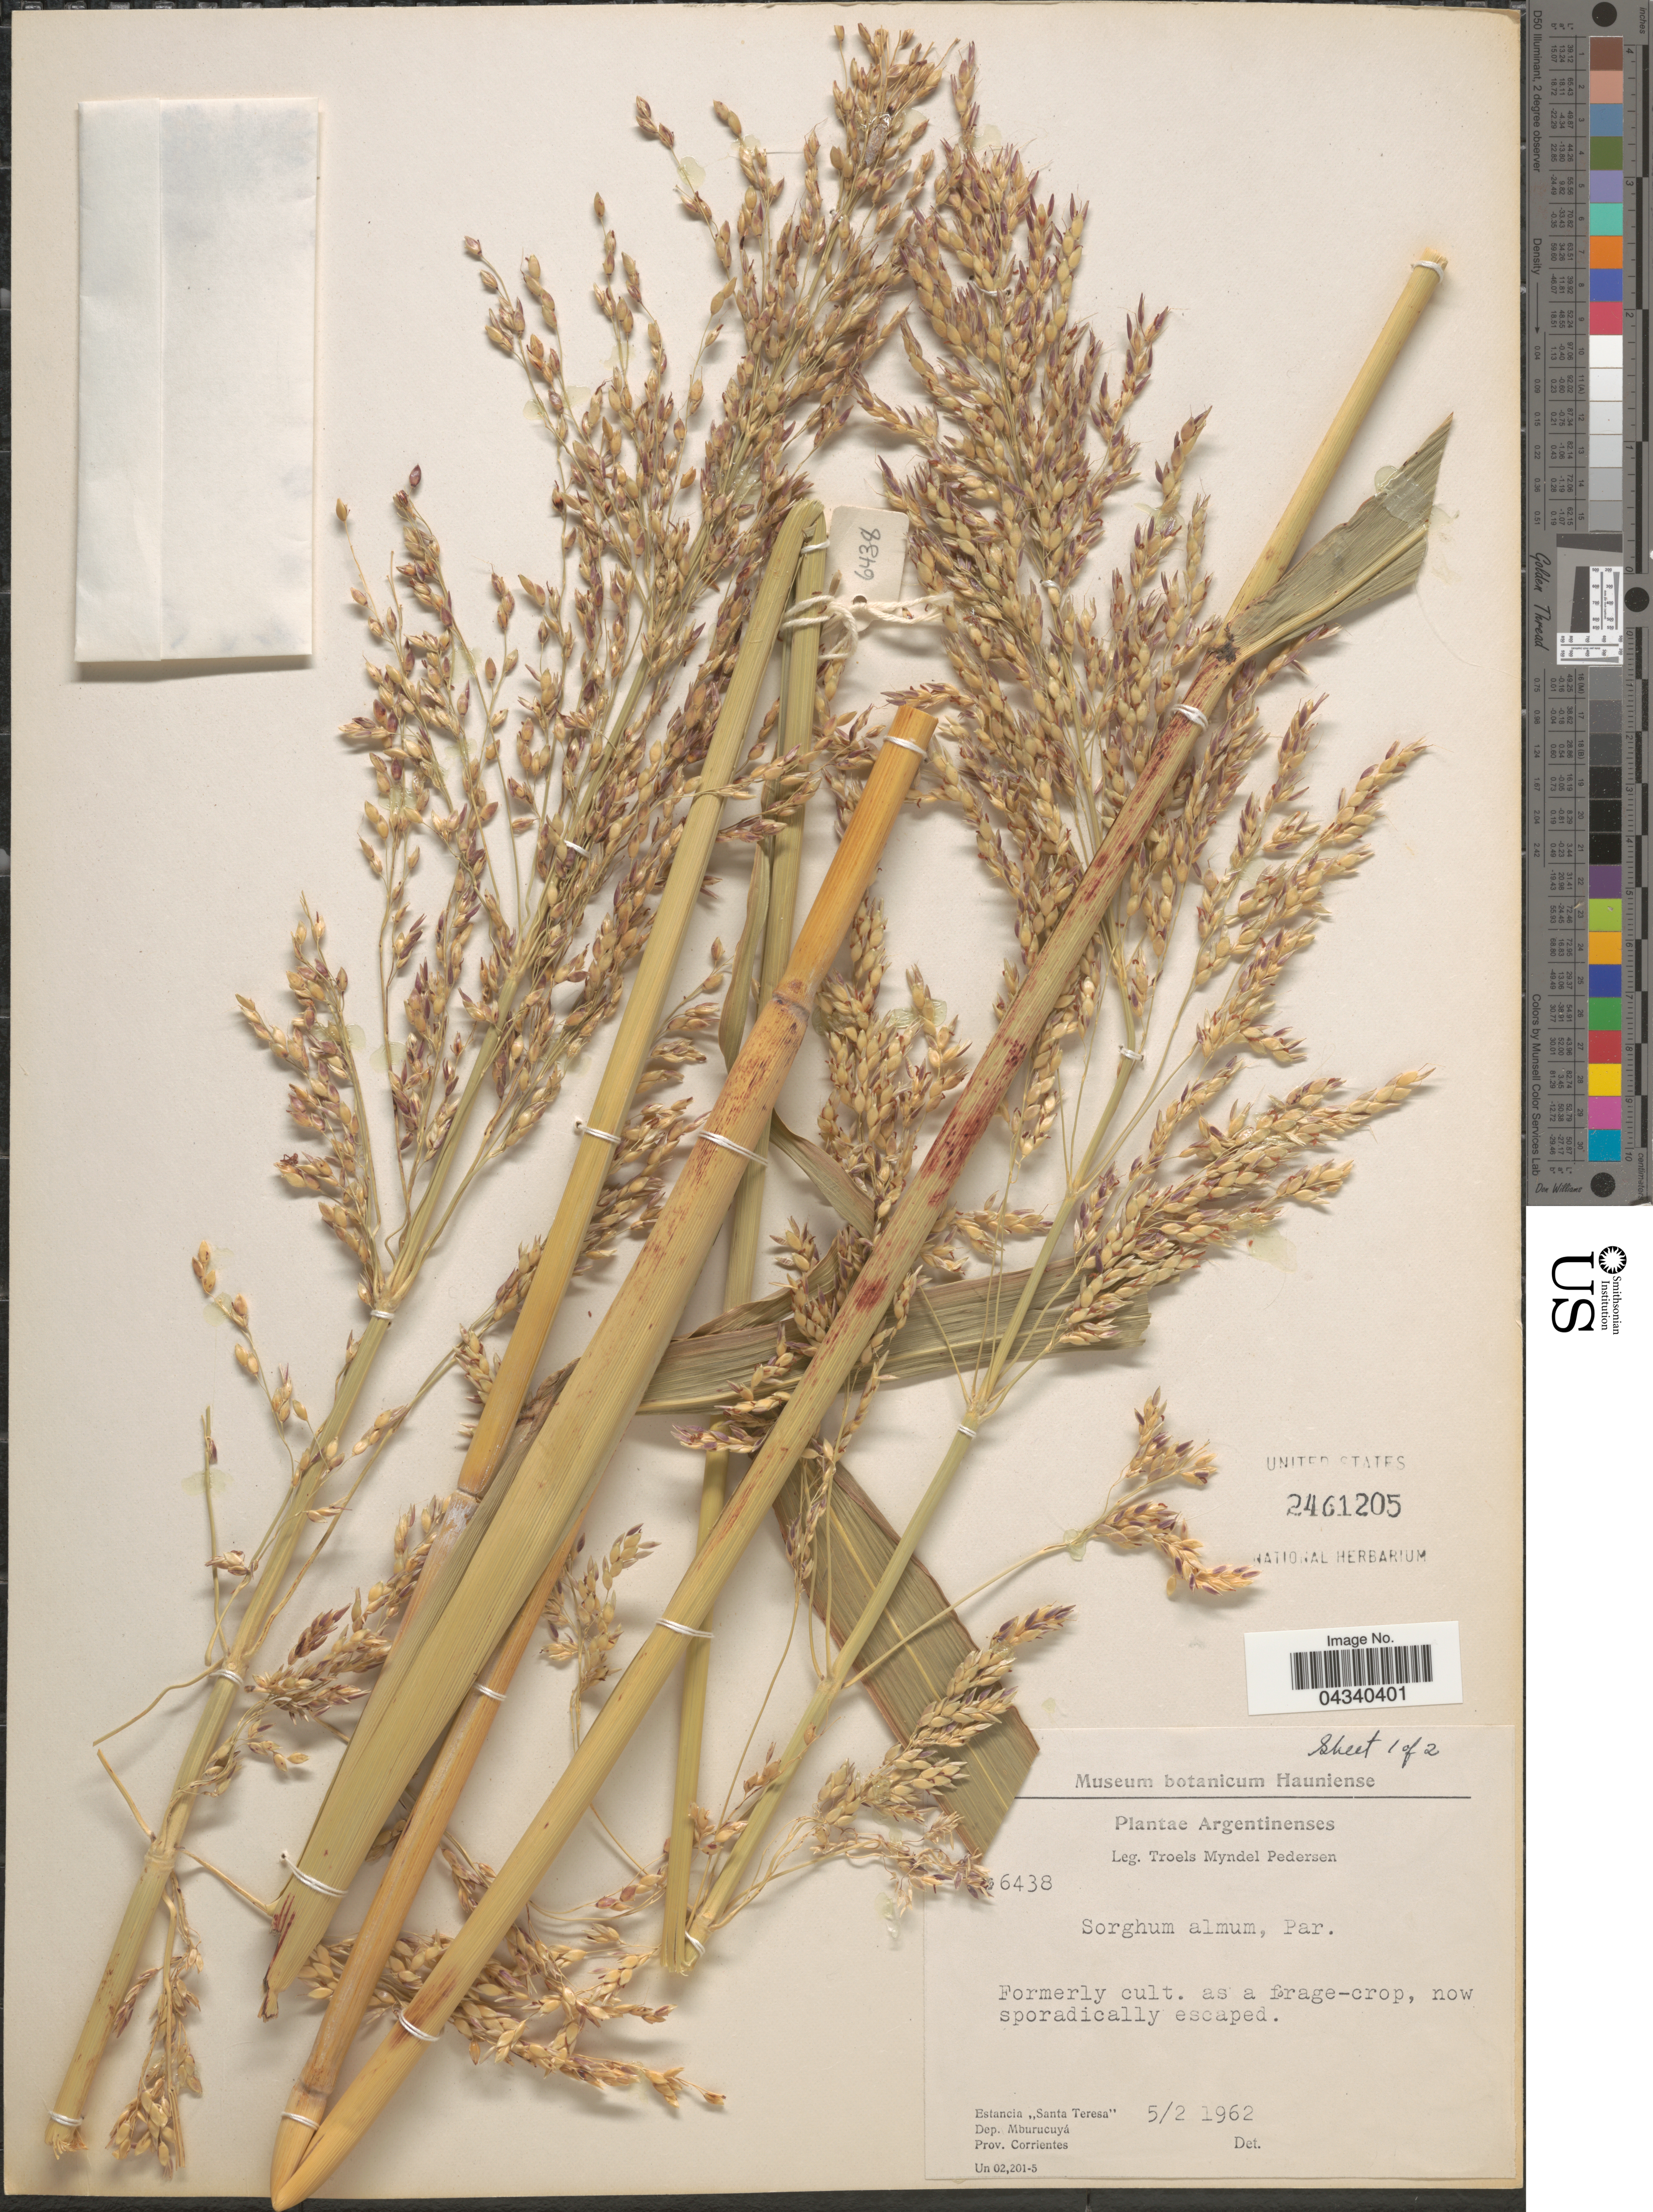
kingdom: Plantae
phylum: Tracheophyta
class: Liliopsida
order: Poales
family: Poaceae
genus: Sorghum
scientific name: Sorghum x almum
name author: Parodi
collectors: T. Pederson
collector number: !6438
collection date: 1962-02-05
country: Argentina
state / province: Corrientes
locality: Estancia "Santa Teresa". Dep. Mburucuyá.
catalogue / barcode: US 2461205